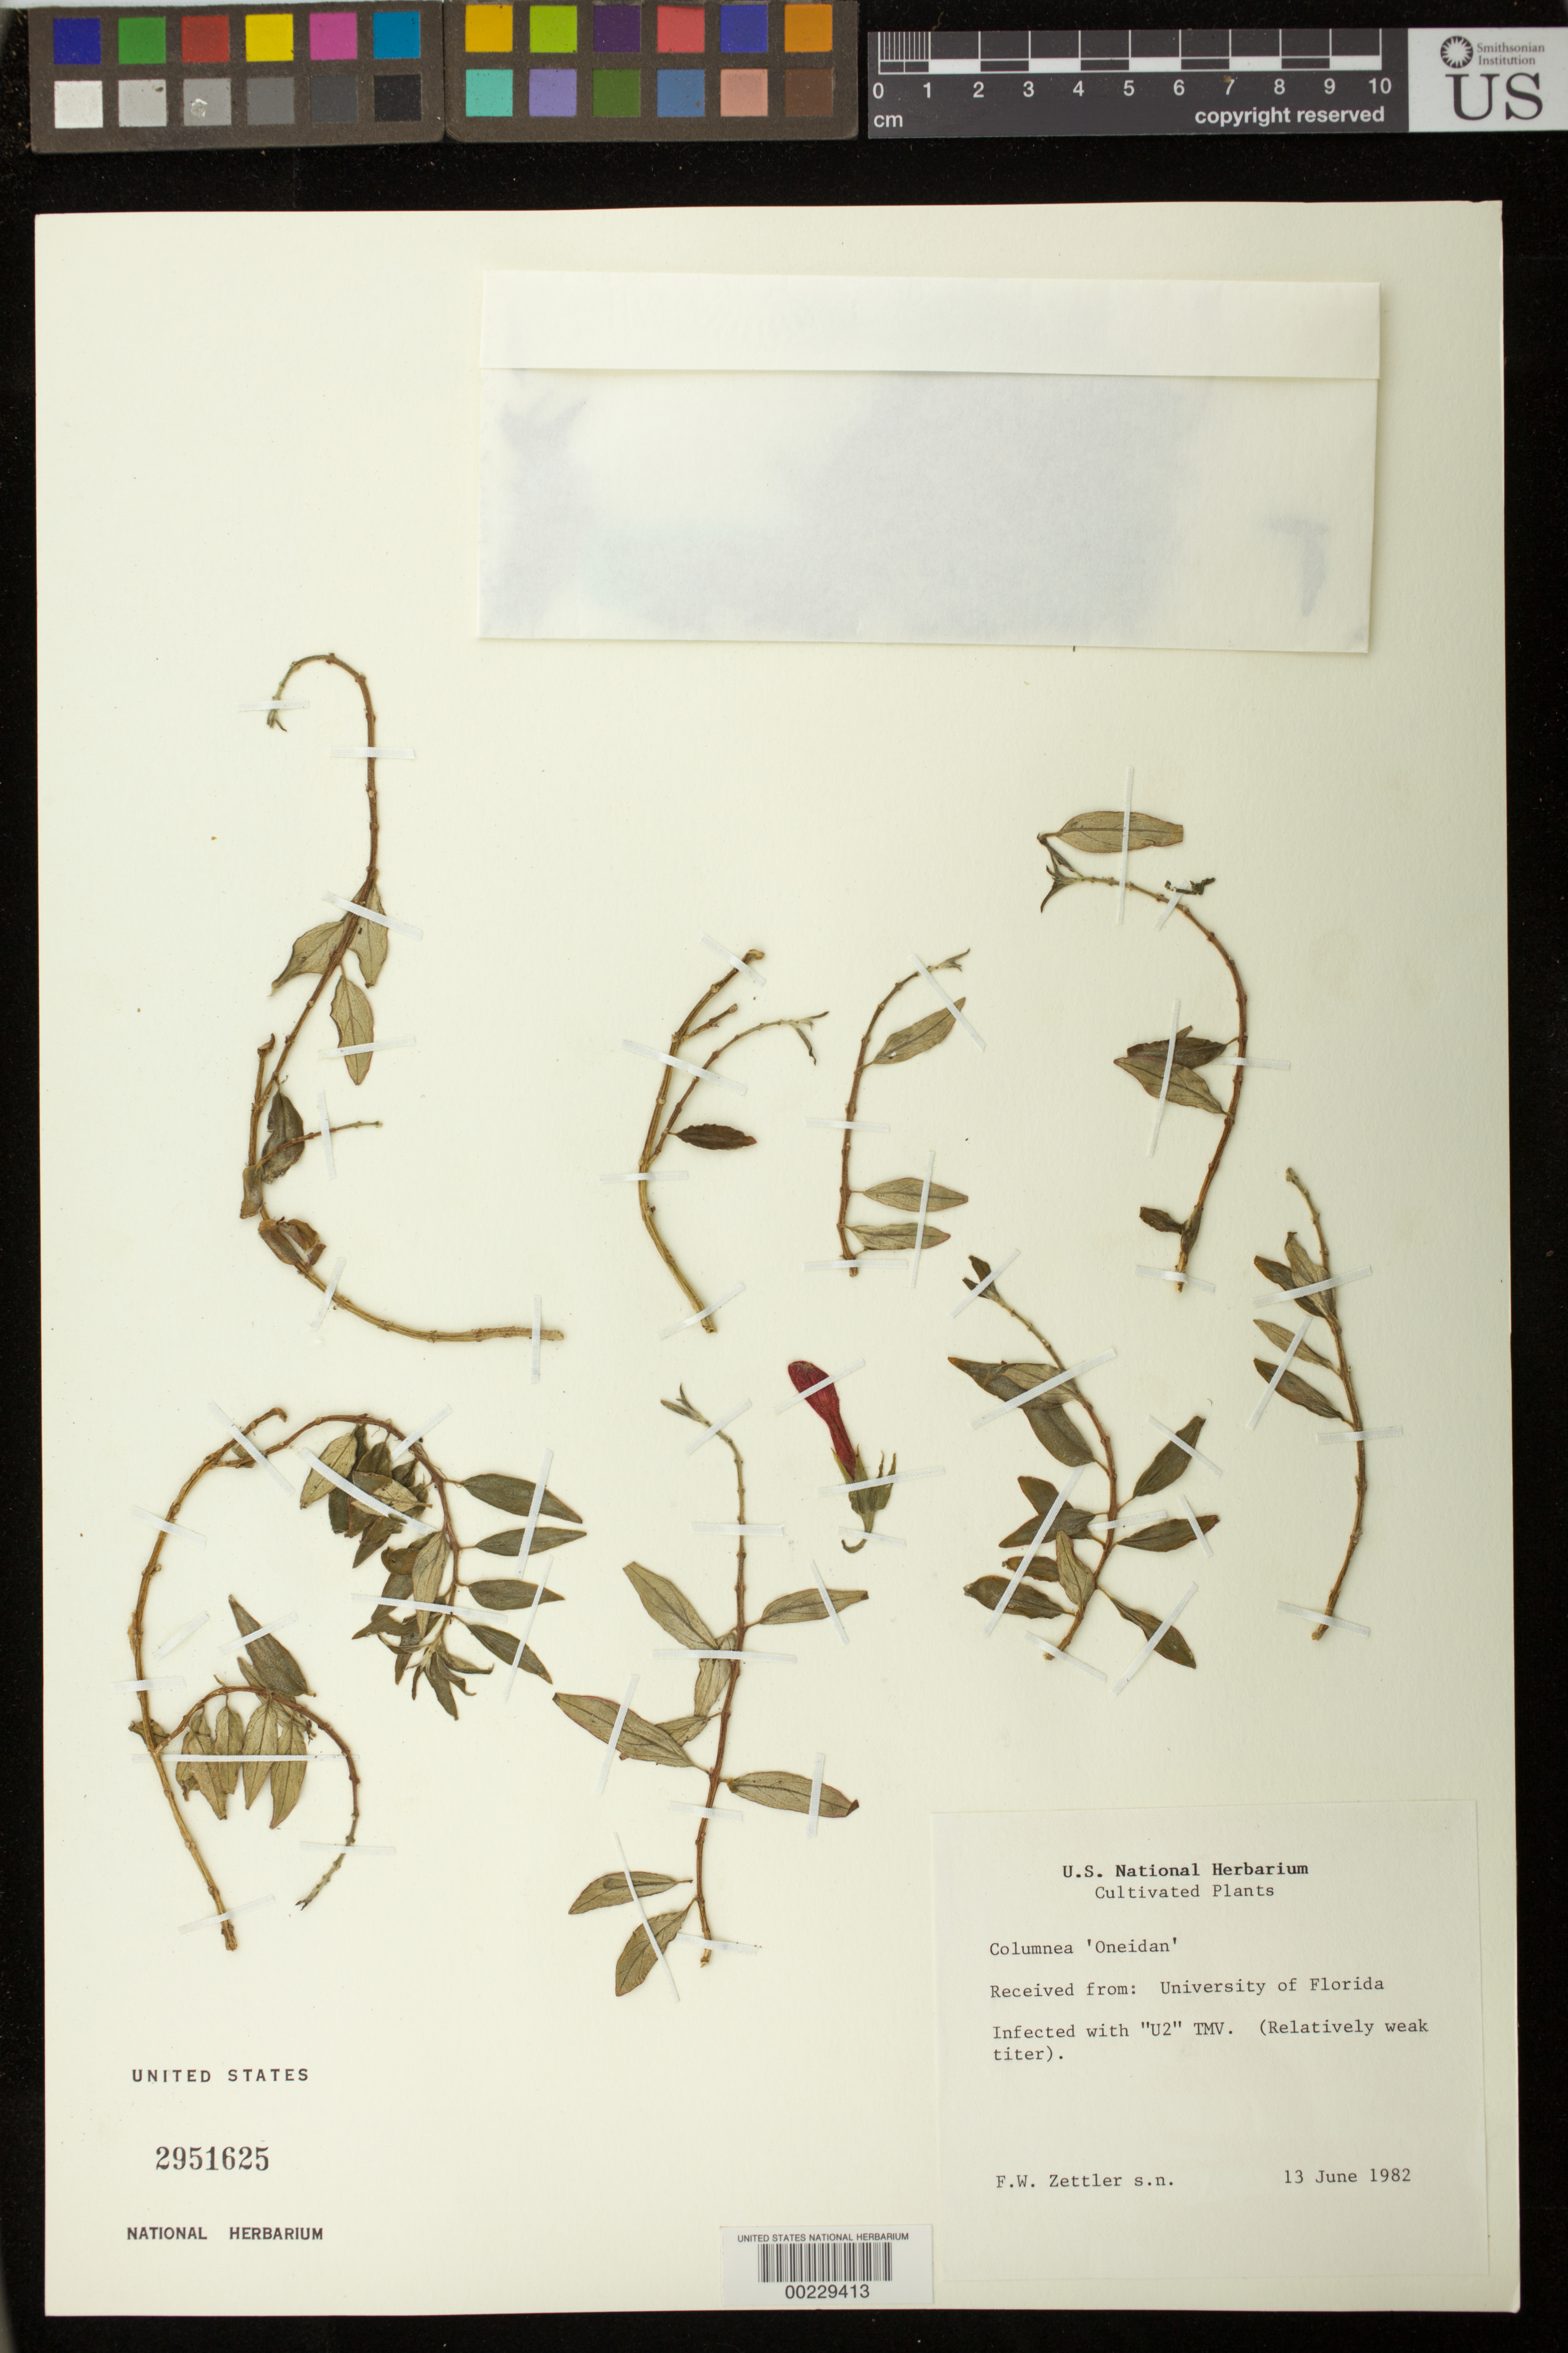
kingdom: Plantae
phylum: Tracheophyta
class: Magnoliopsida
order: Lamiales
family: Gesneriaceae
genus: Columnea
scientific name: Columnea 'Oneidan'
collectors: F. Zettler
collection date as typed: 13 Jun 1982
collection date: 1982-06-13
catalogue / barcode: US 2951625